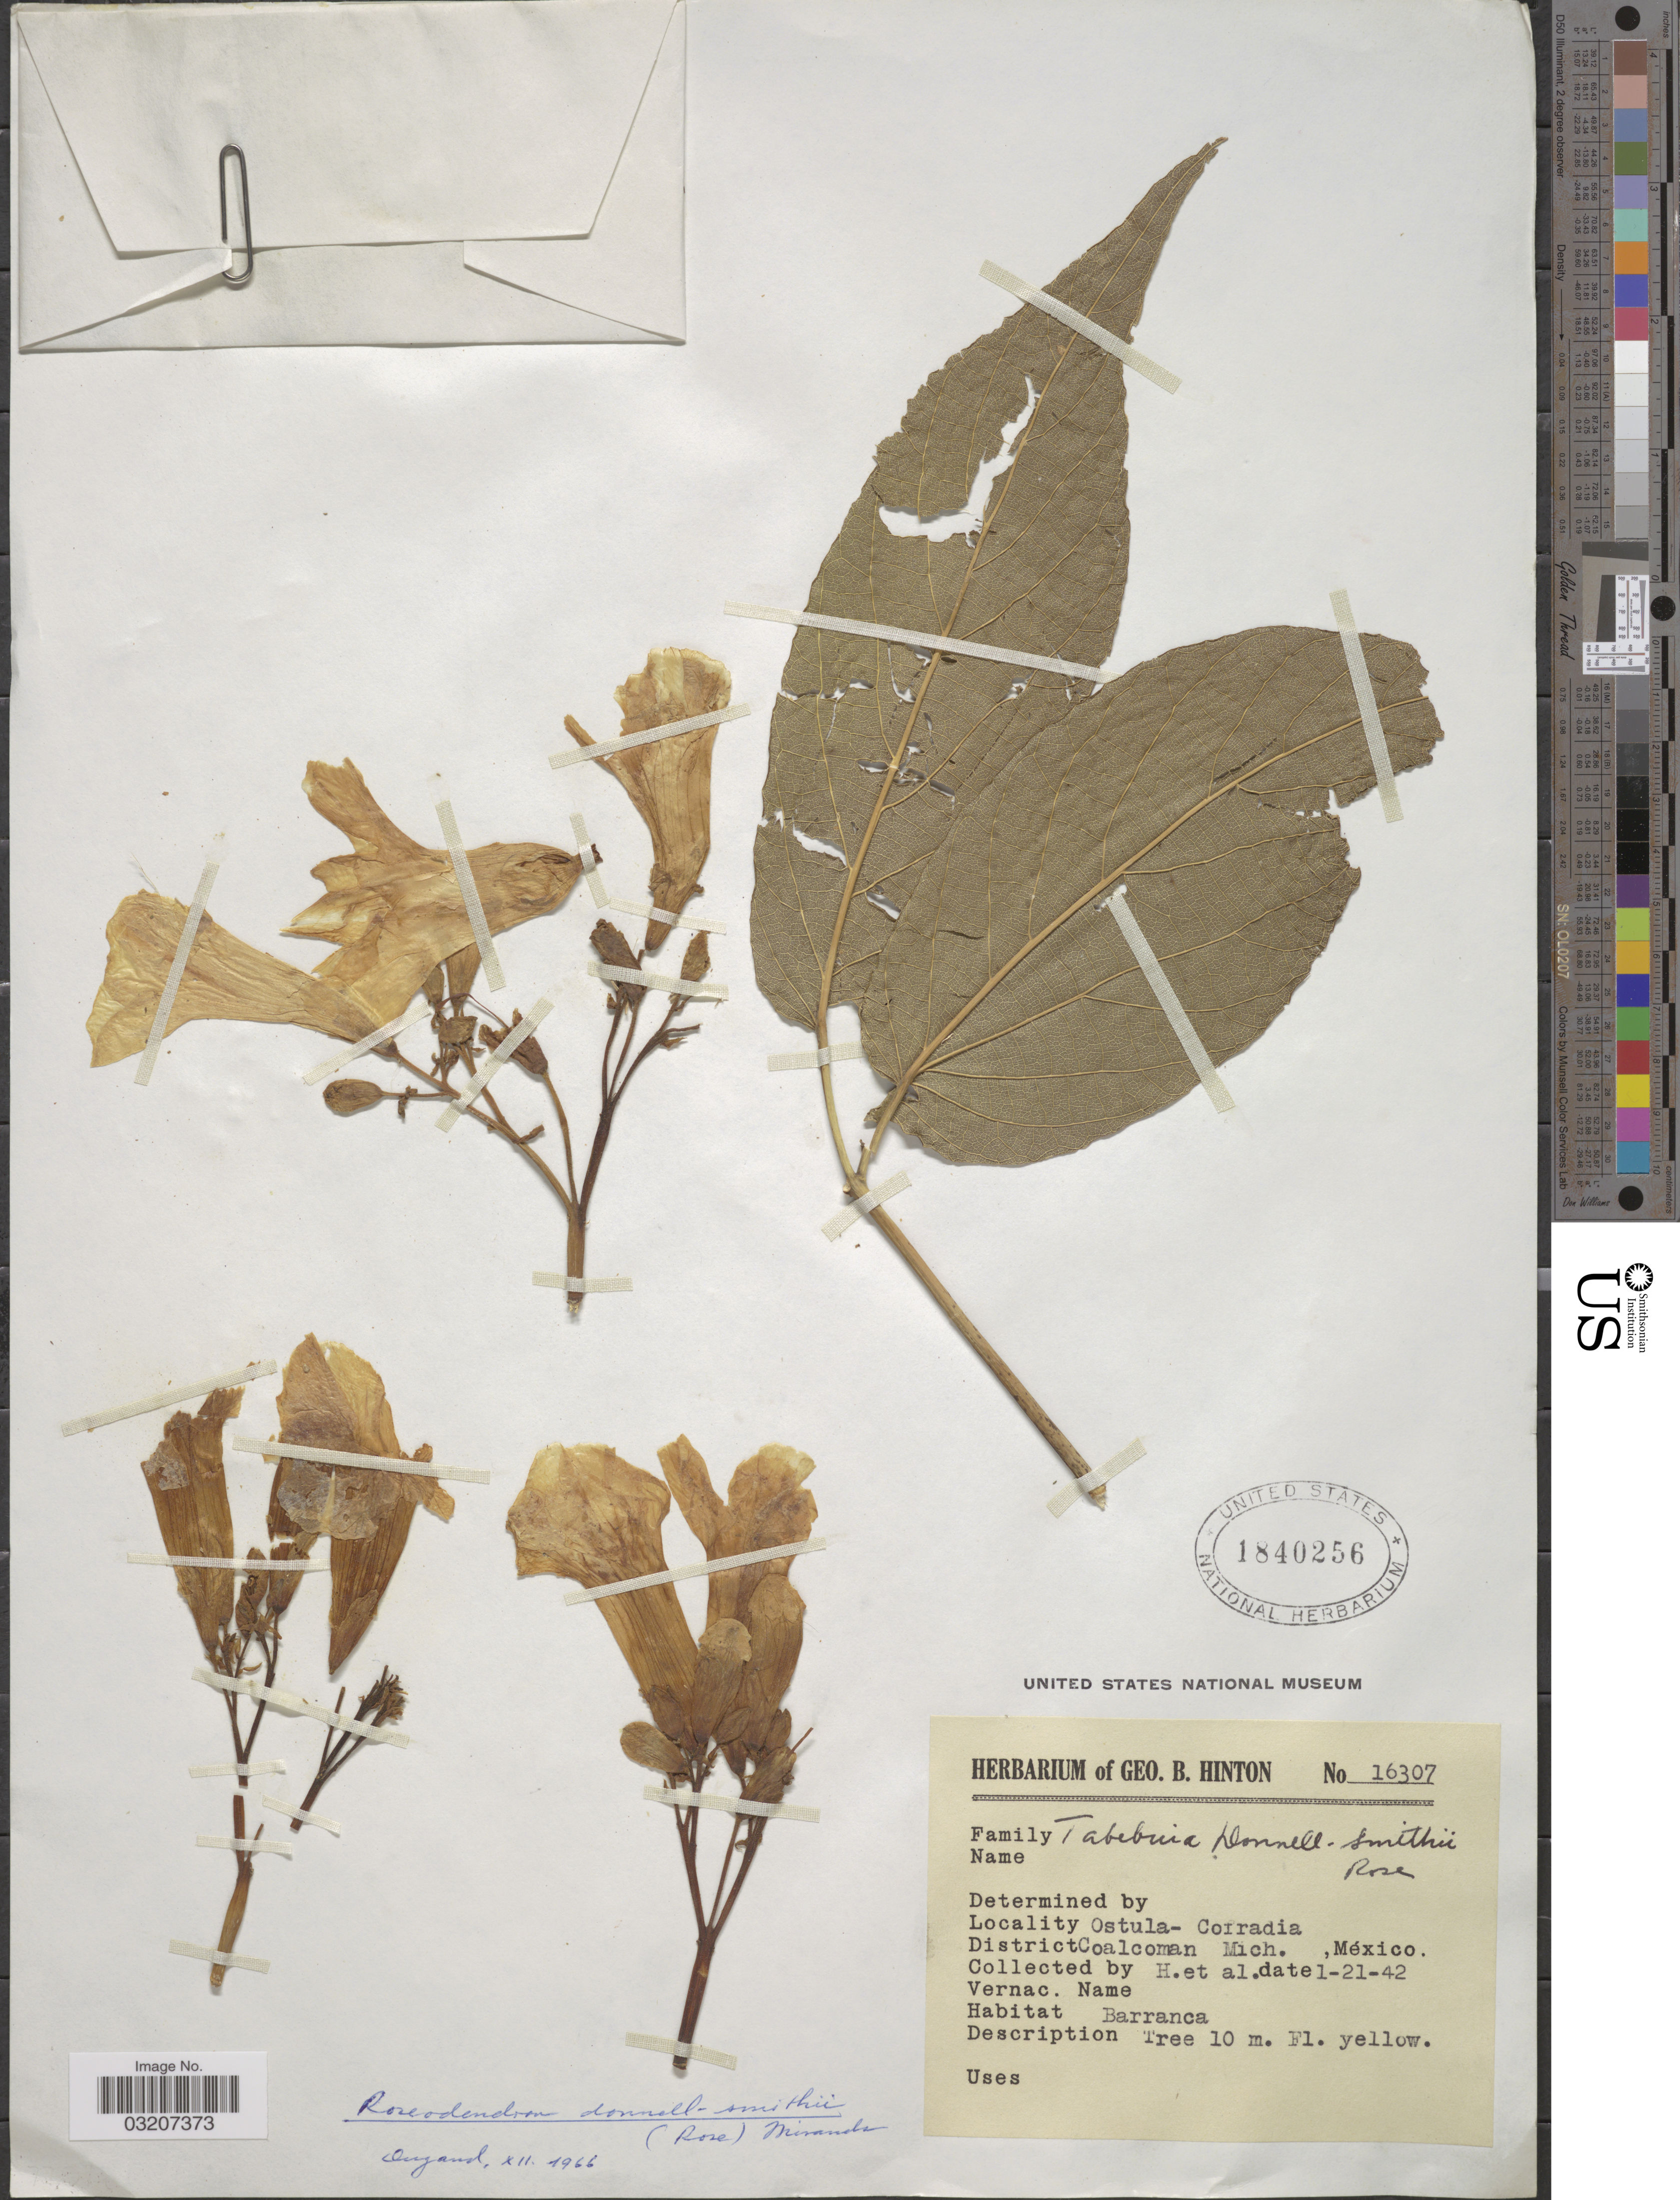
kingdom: Plantae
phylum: Tracheophyta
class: Magnoliopsida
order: Lamiales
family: Bignoniaceae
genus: Roseodendron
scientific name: Roseodendron donnell-smithii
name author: (Rose) Miranda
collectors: G. B. Hinton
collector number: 16307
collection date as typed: Transcribed d/m/y: 21/1/42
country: Mexico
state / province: Michoacán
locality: Ostula - Corradia, District Coalcoman.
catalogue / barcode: US 1840256